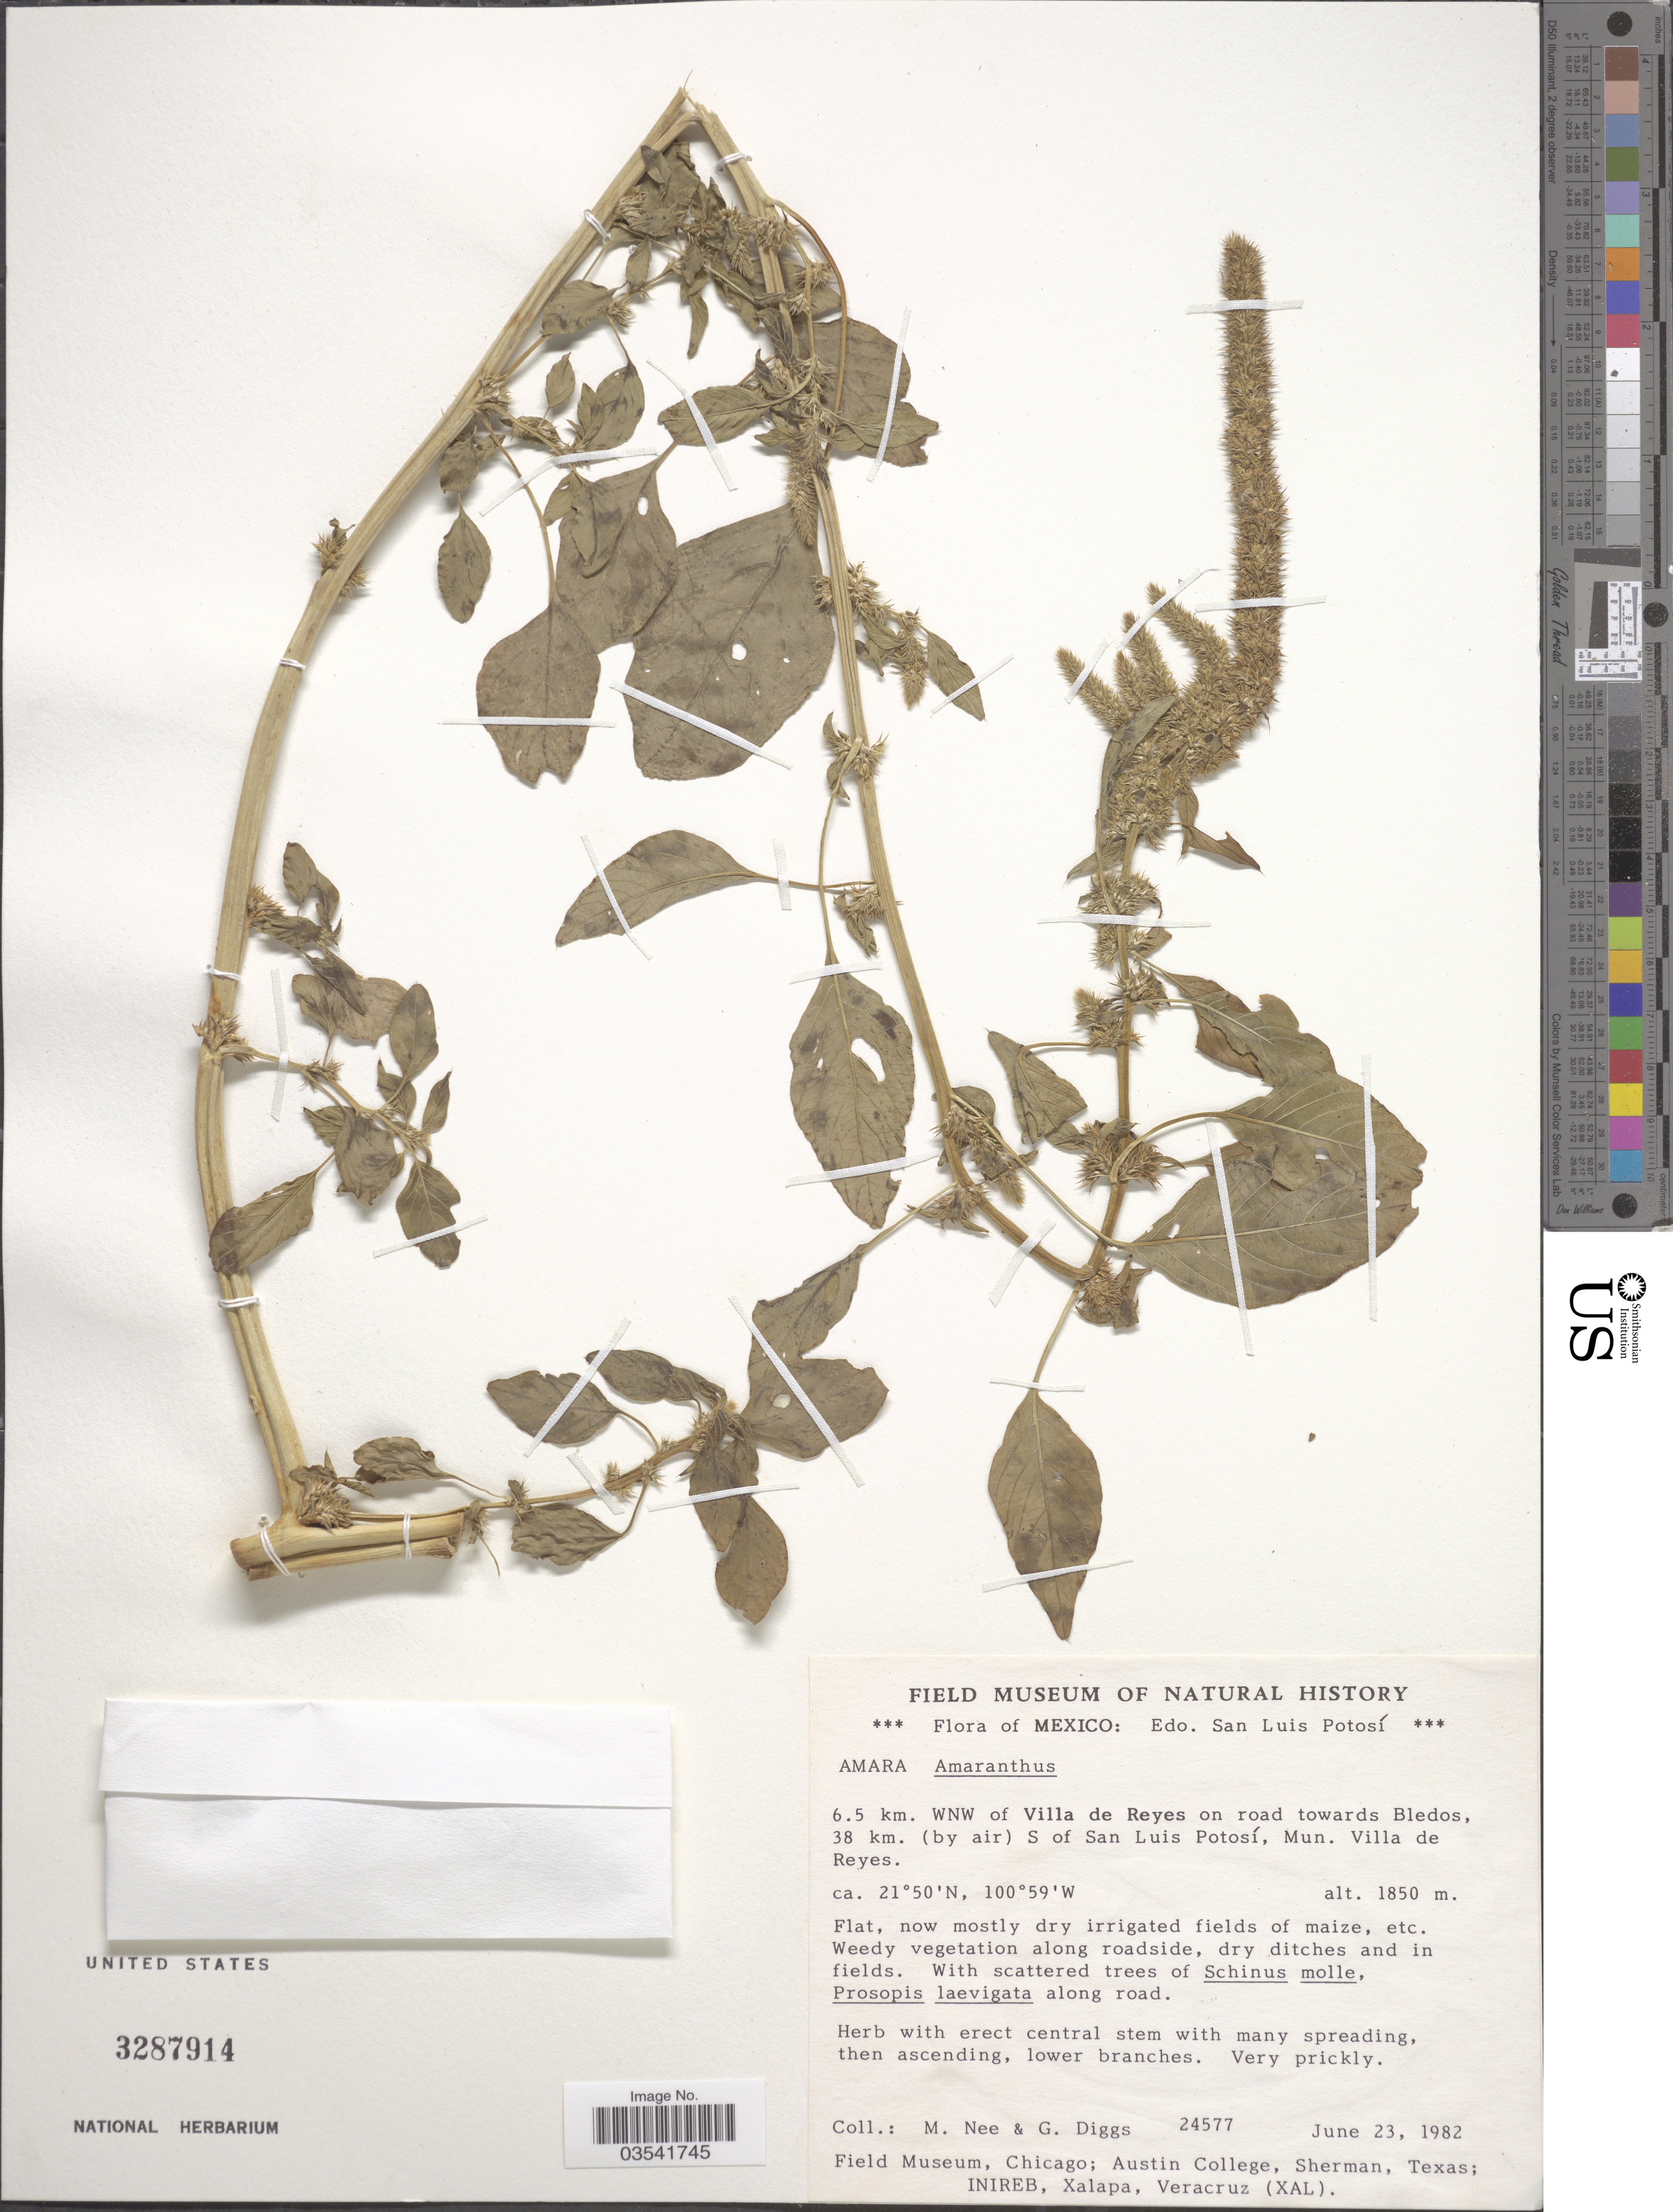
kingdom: Plantae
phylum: Tracheophyta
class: Magnoliopsida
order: Caryophyllales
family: Amaranthaceae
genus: Amaranthus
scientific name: Amaranthus sp.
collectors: M. Nee & G. Diggs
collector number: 24577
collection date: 1982-06-23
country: Mexico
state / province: San Luis Potosí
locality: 6.5 km. WNW of Villa de Reyes on road towards Bledos, 38 km. (by air) S of San Luis Potosí, Mun. Villa de Reyes.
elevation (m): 1850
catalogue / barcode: US 3287914